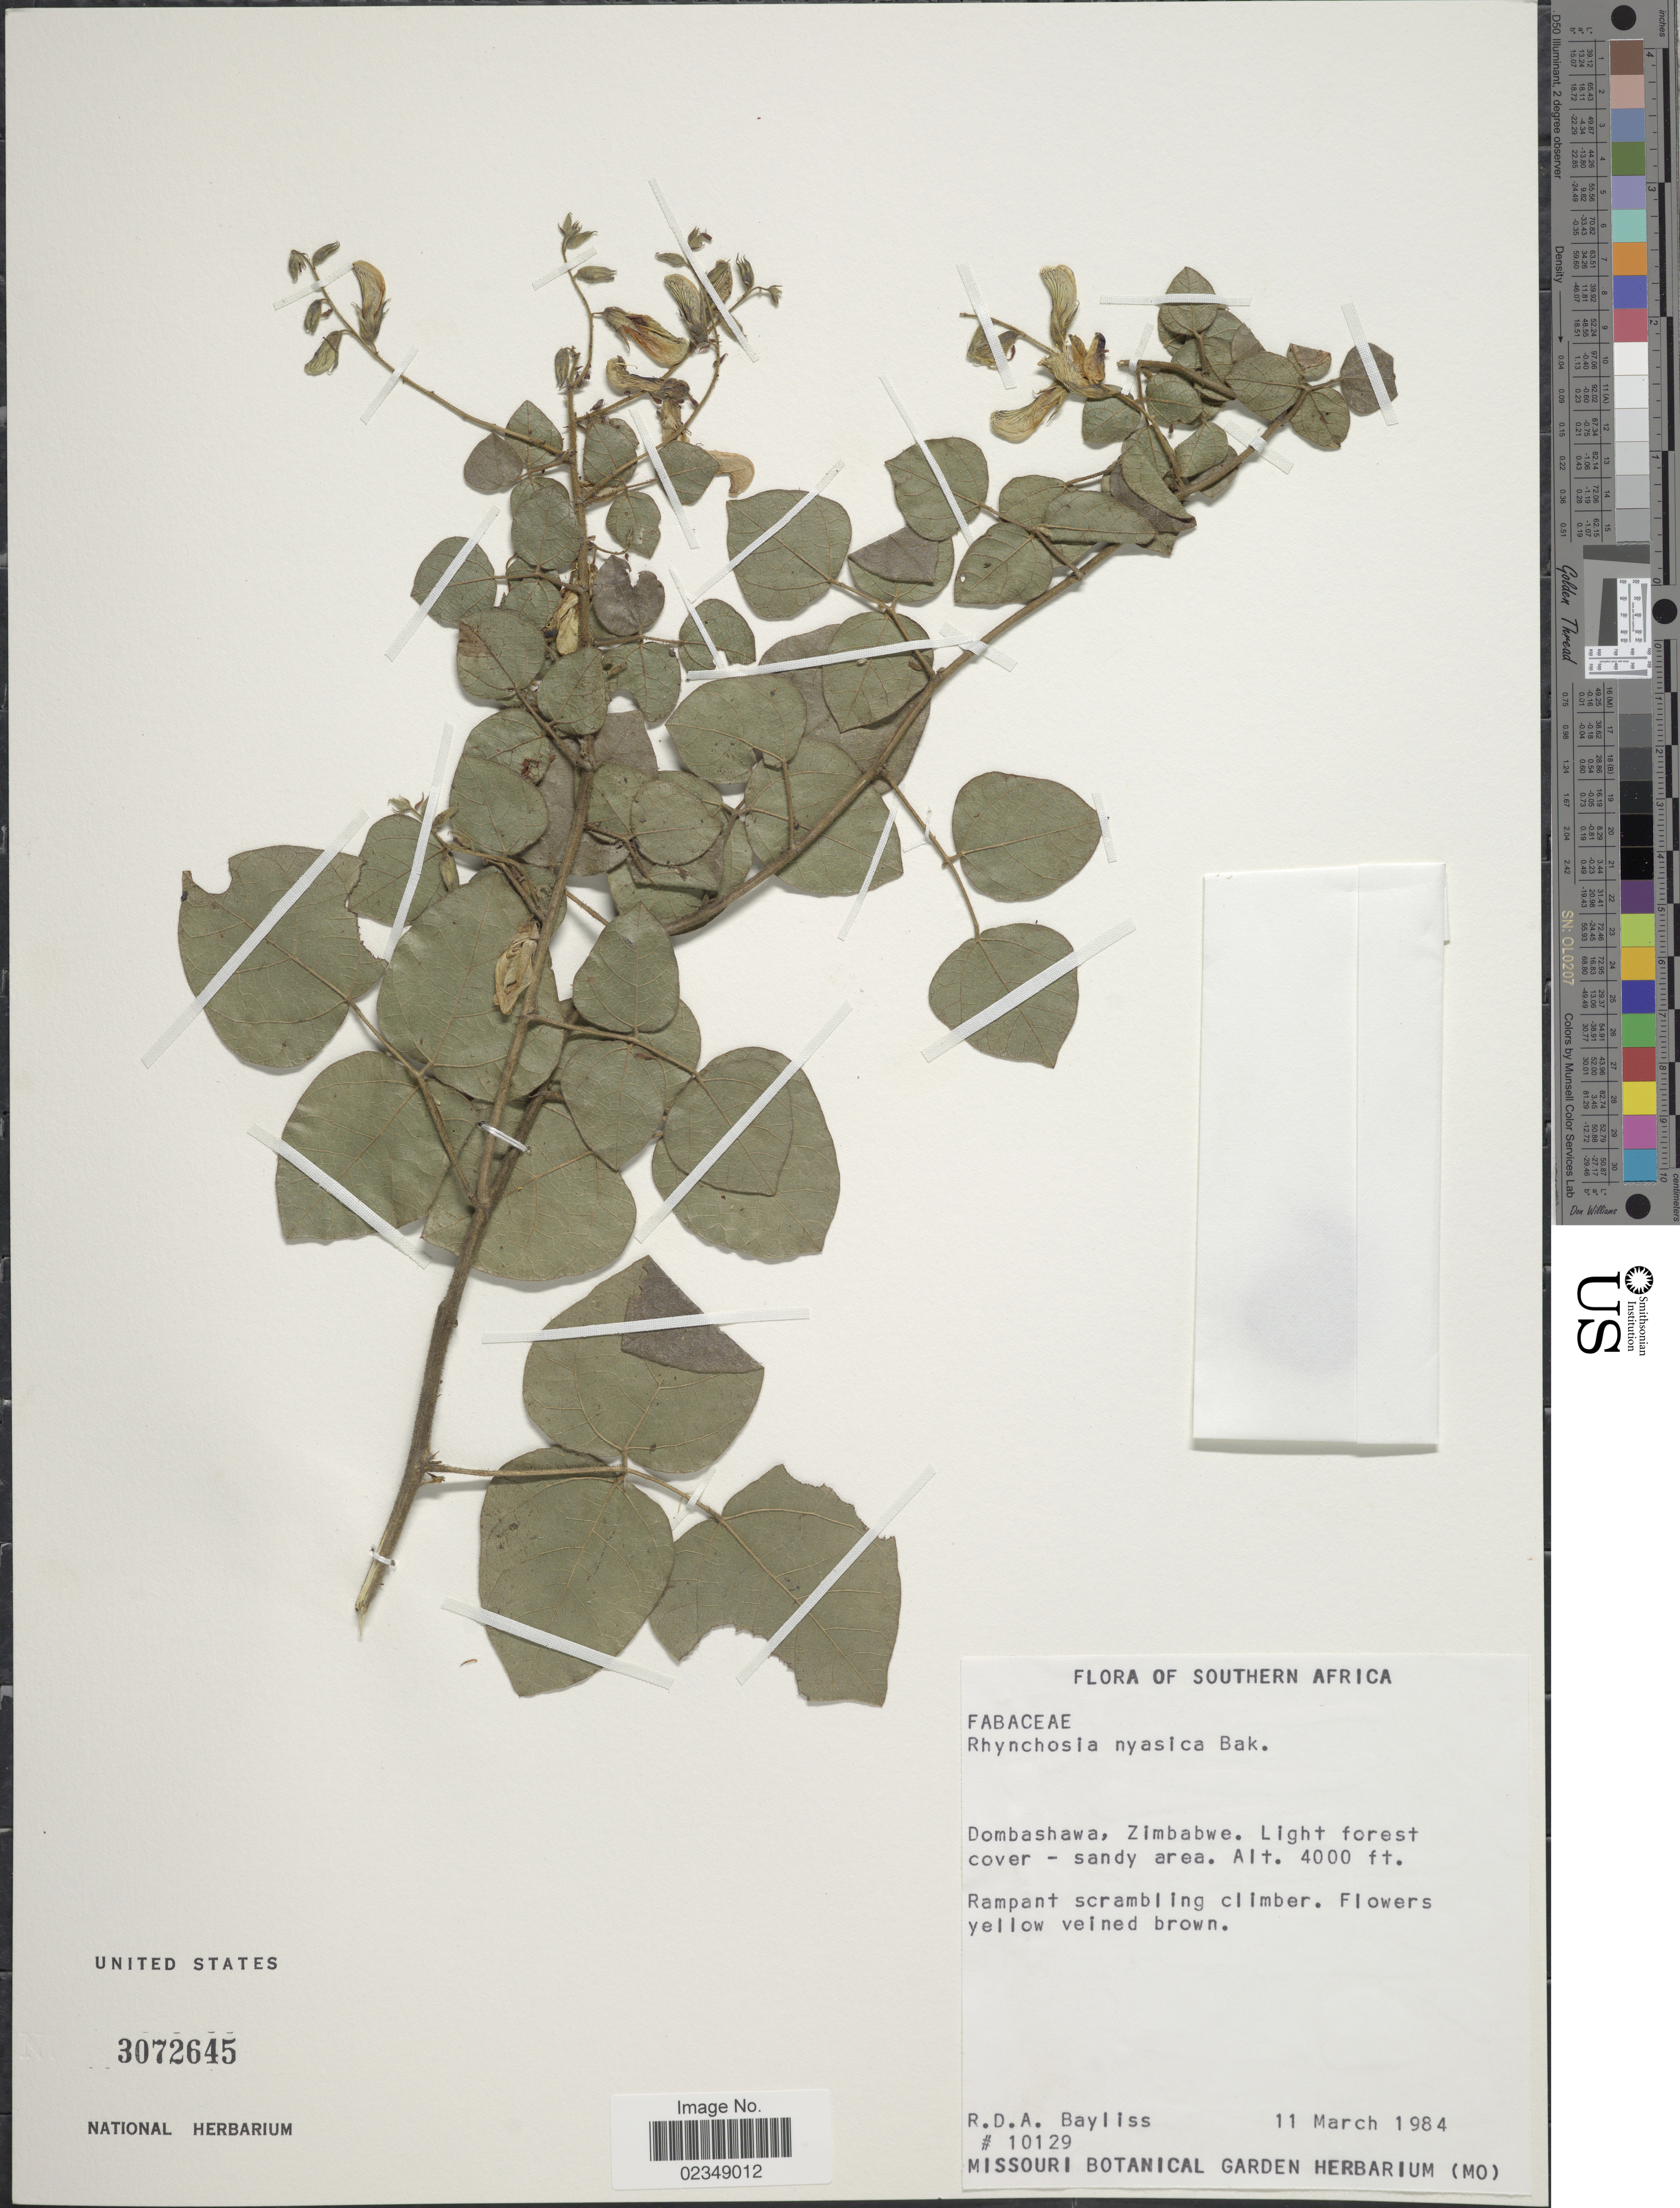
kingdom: Plantae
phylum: Tracheophyta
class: Magnoliopsida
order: Fabales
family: Fabaceae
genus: Rhynchosia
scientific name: Rhynchosia nyasica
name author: Baker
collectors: R. Bayliss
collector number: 10129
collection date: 1984-03-11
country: Zimbabwe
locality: Southern Africa, Dombashawa, Zimbabwe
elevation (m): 1219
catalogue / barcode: US 3072645